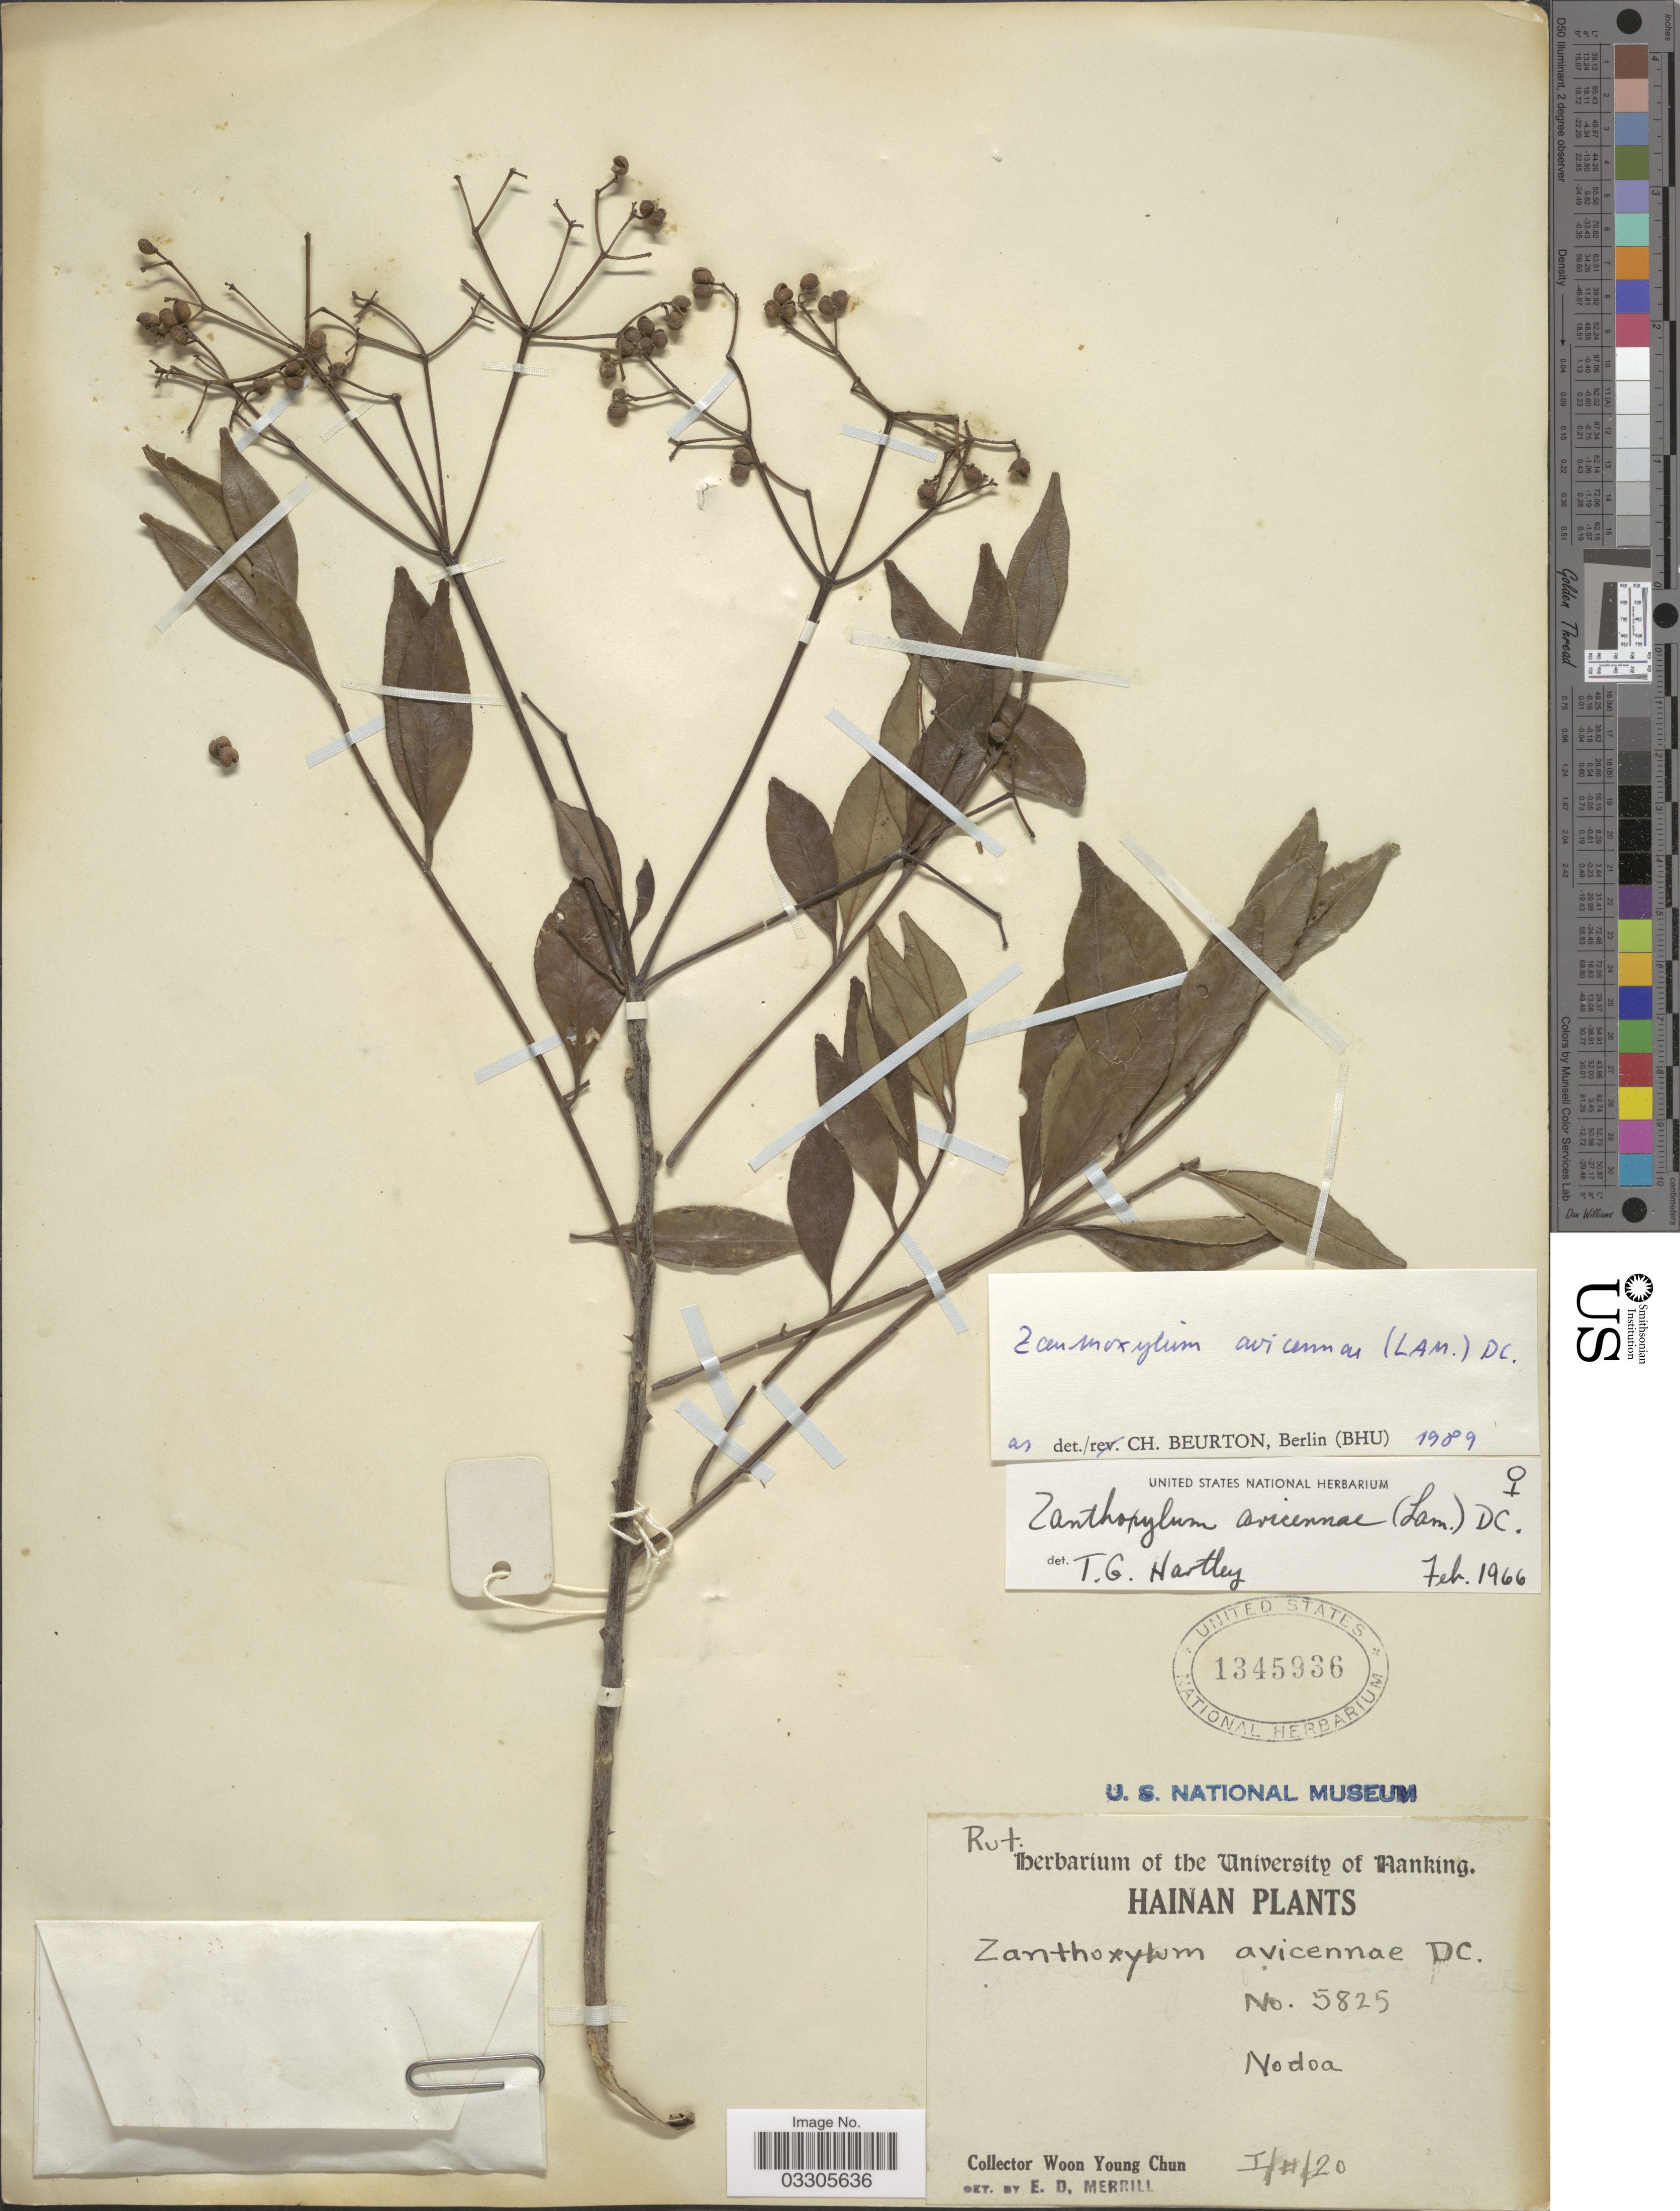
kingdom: Plantae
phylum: Tracheophyta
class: Magnoliopsida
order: Sapindales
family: Rutaceae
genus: Zanthoxylum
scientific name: Zanthoxylum avicennae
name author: (Lam.) DC.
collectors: W. Y. Chun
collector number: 5825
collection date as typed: Transcribed d/m/y: 1/2/20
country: China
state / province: Hainan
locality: Nodoa.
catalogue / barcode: US 1345936